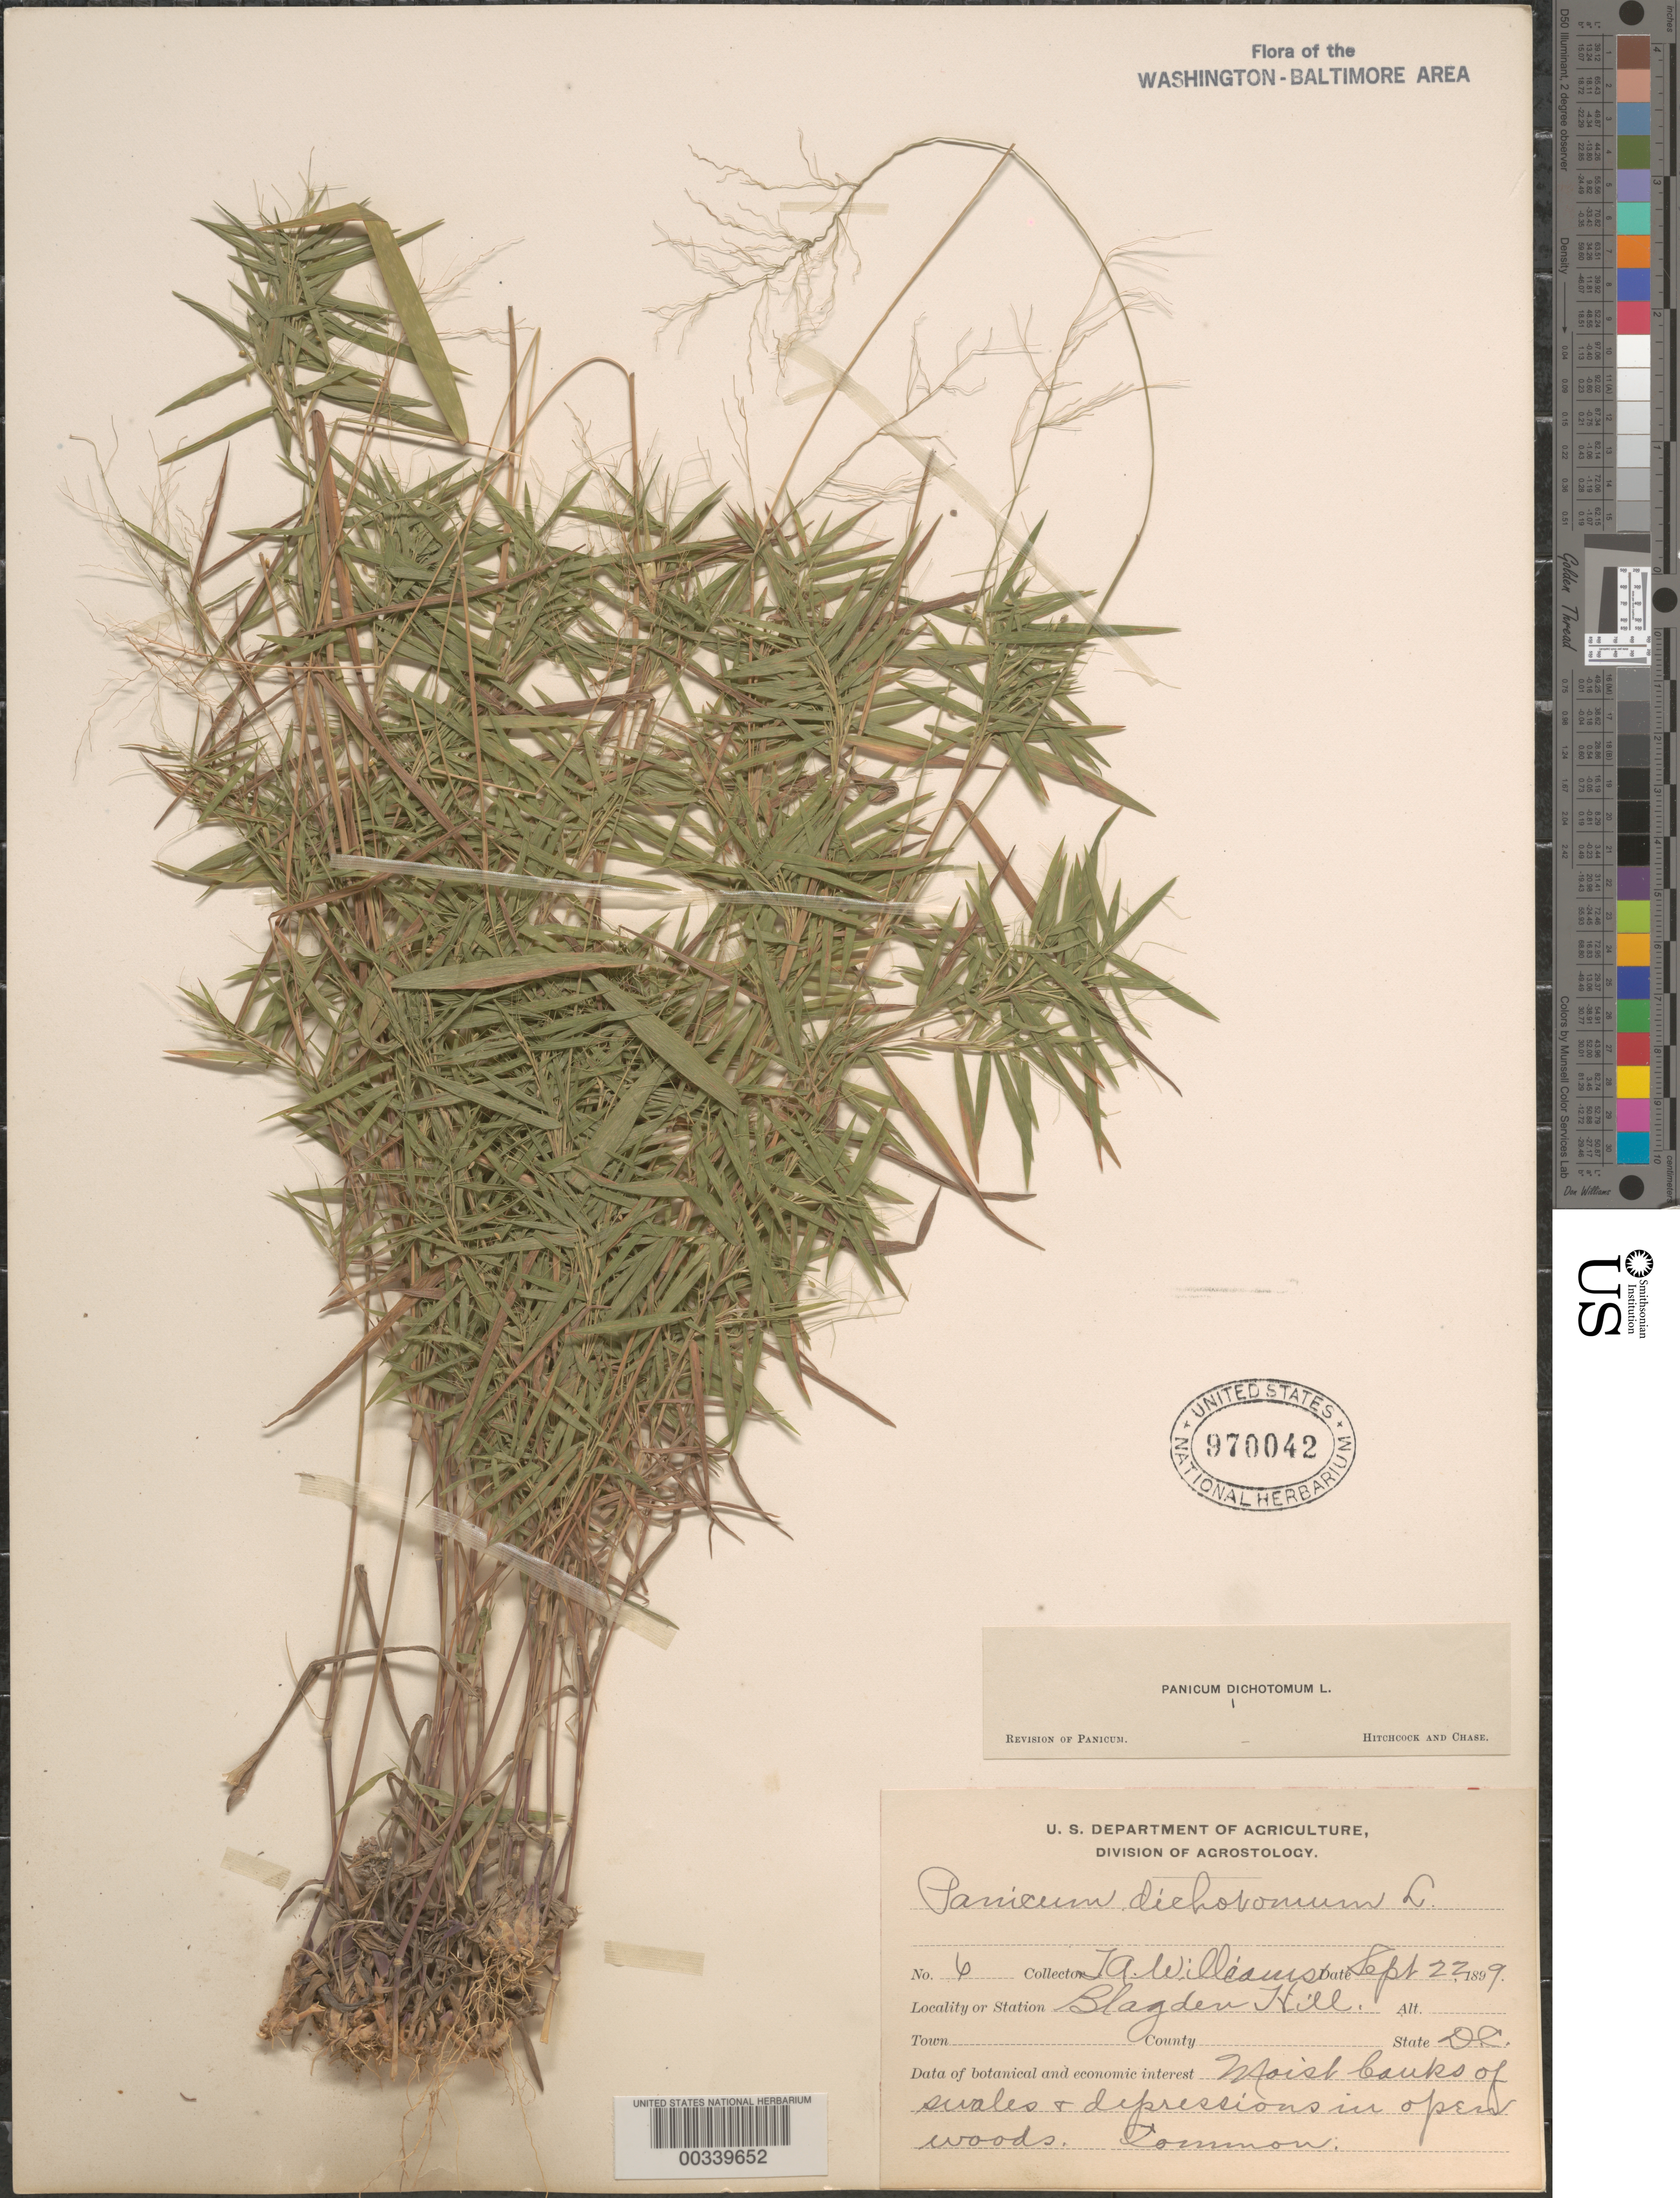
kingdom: Plantae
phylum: Tracheophyta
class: Liliopsida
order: Poales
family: Poaceae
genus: Dichanthelium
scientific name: Dichanthelium dichotomum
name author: (L.) Gould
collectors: T. A. Williams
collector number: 6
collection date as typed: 22 Sep 1899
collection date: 1899-09-22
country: United States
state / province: District of Columbia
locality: Blagdens Hill Rock Creek Park and Vicinity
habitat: Moist banks of swales and depressions on open woods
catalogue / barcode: US 970042